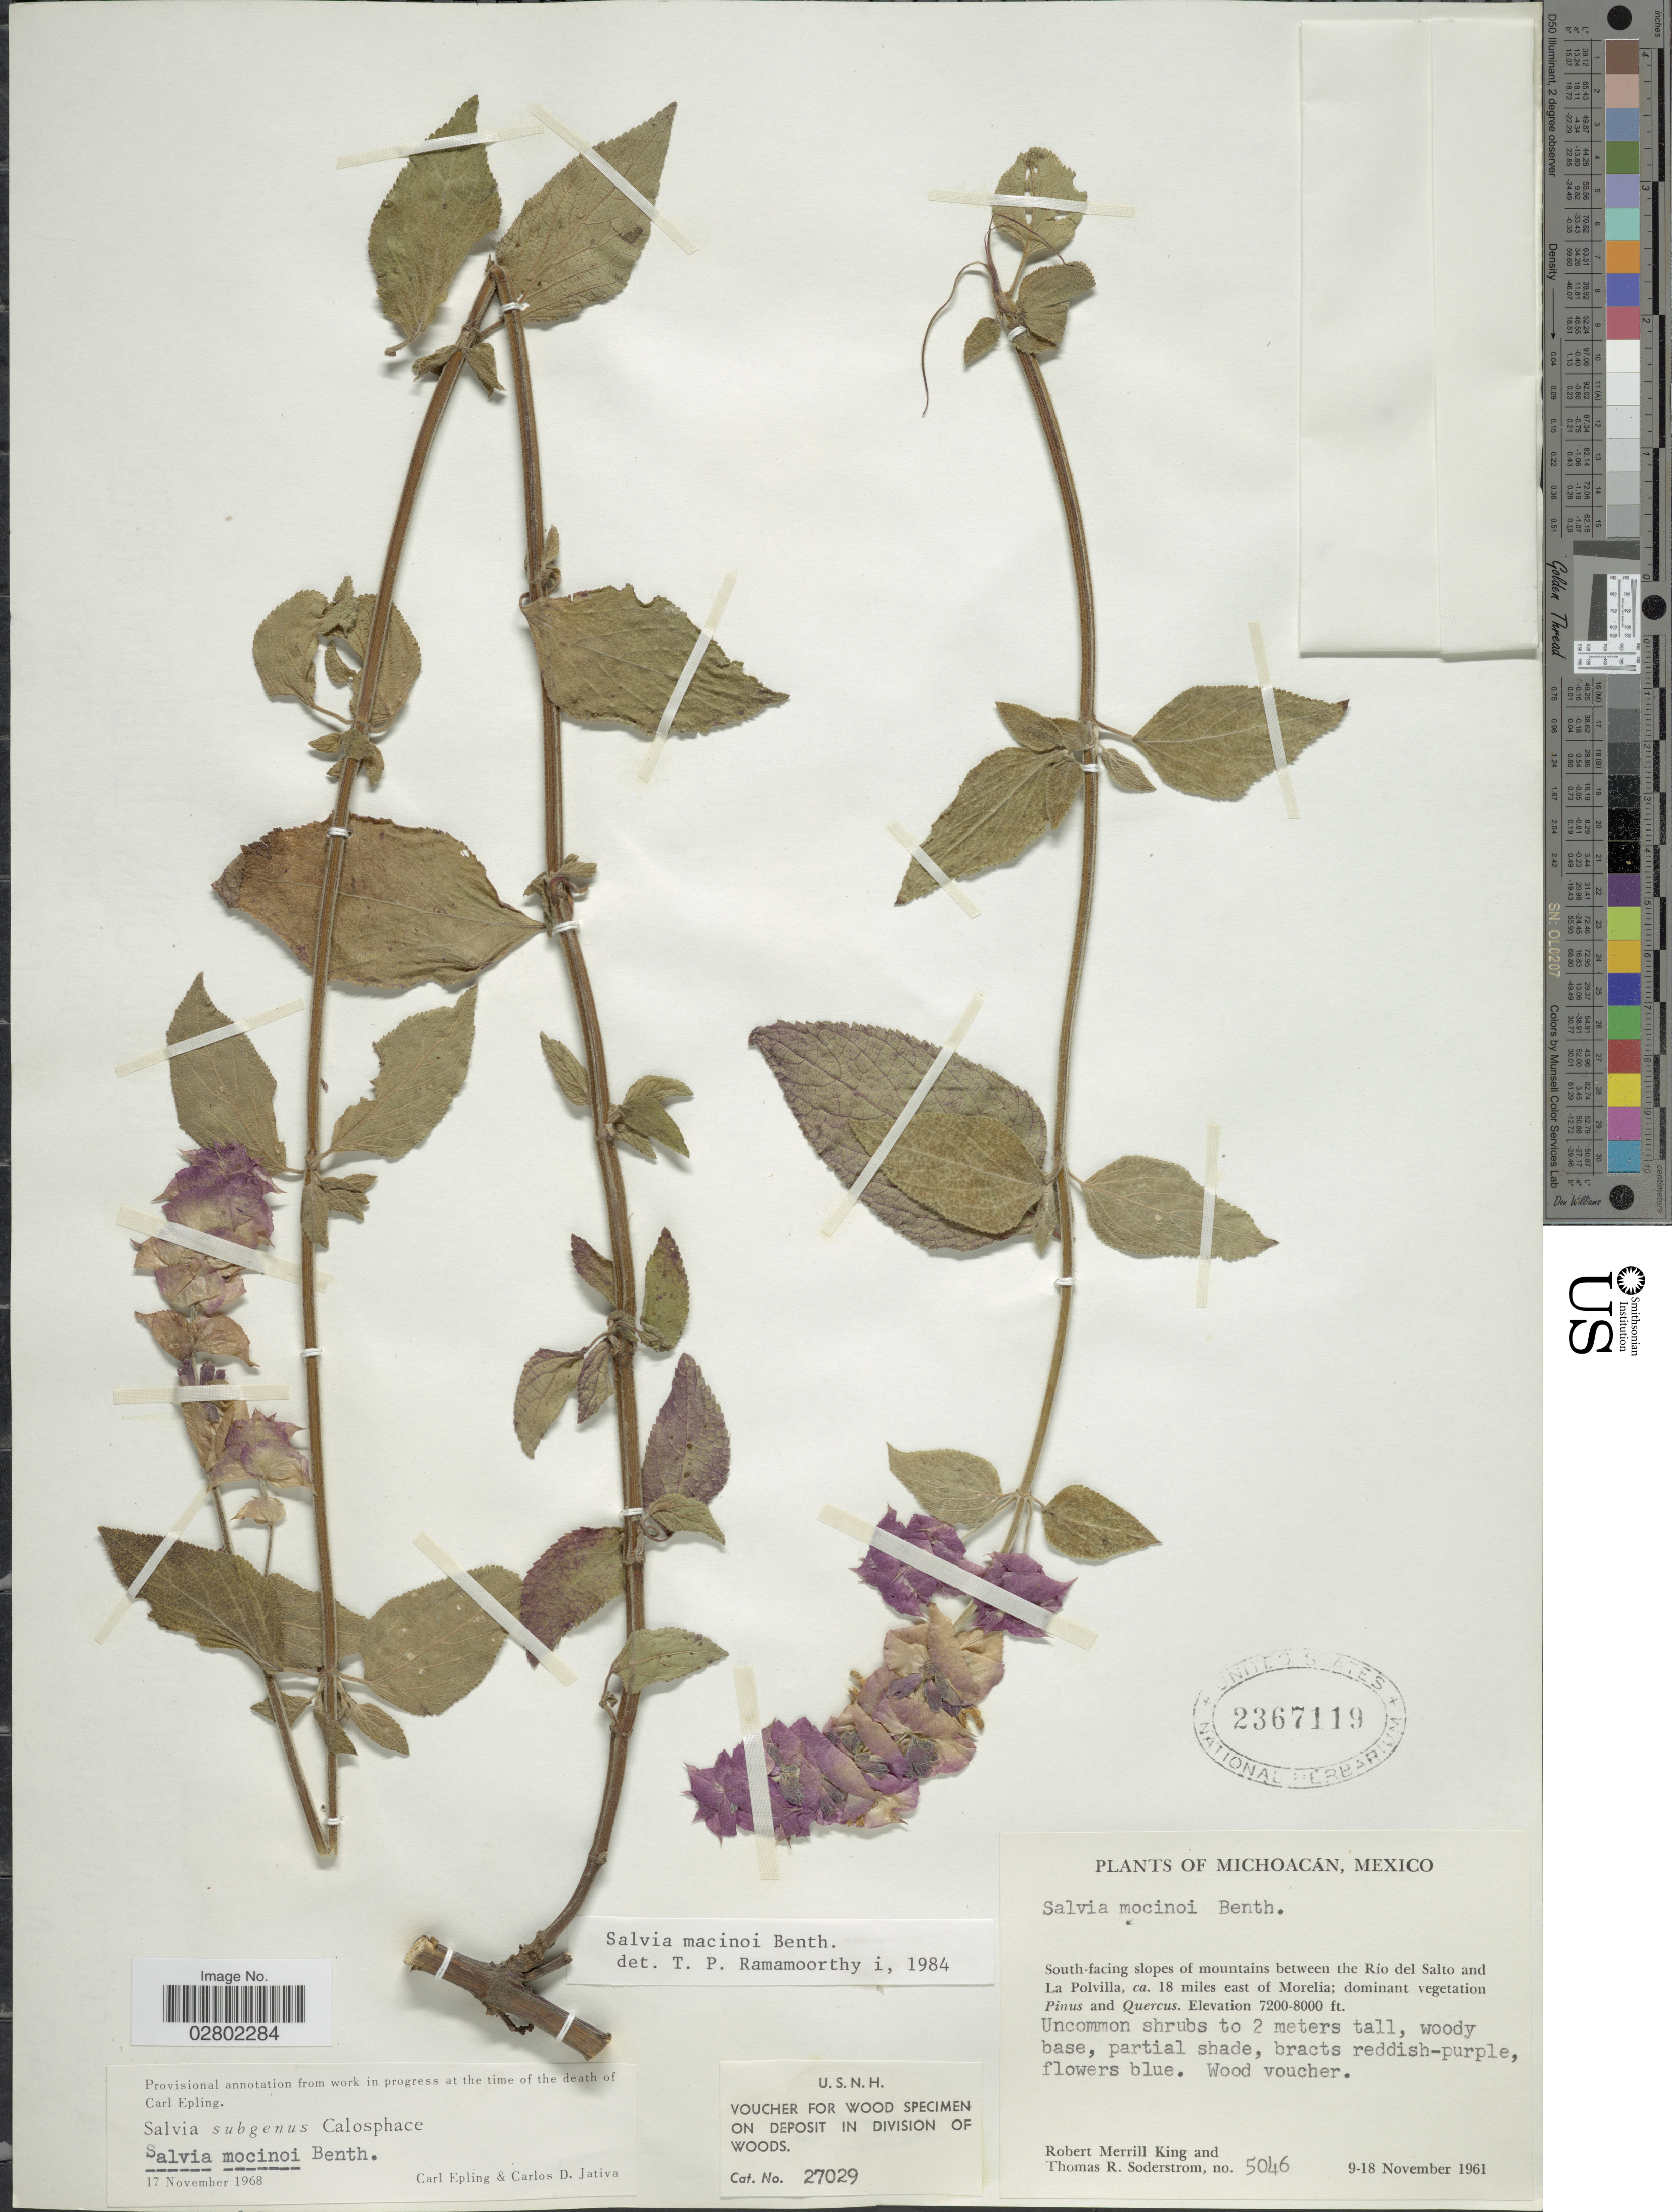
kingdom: Plantae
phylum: Tracheophyta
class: Magnoliopsida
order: Lamiales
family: Lamiaceae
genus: Salvia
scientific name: Salvia mocinoi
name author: Benth.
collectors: R. M. King & T. R. Soderstrom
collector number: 5046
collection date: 1961-11-09/1961-11-18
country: Mexico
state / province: Michoacán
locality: South-facing slopes of mountains between the Río del Salto and La Polvilla, ca. 18 miles east of Morelia.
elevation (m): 2195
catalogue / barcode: US 2367119